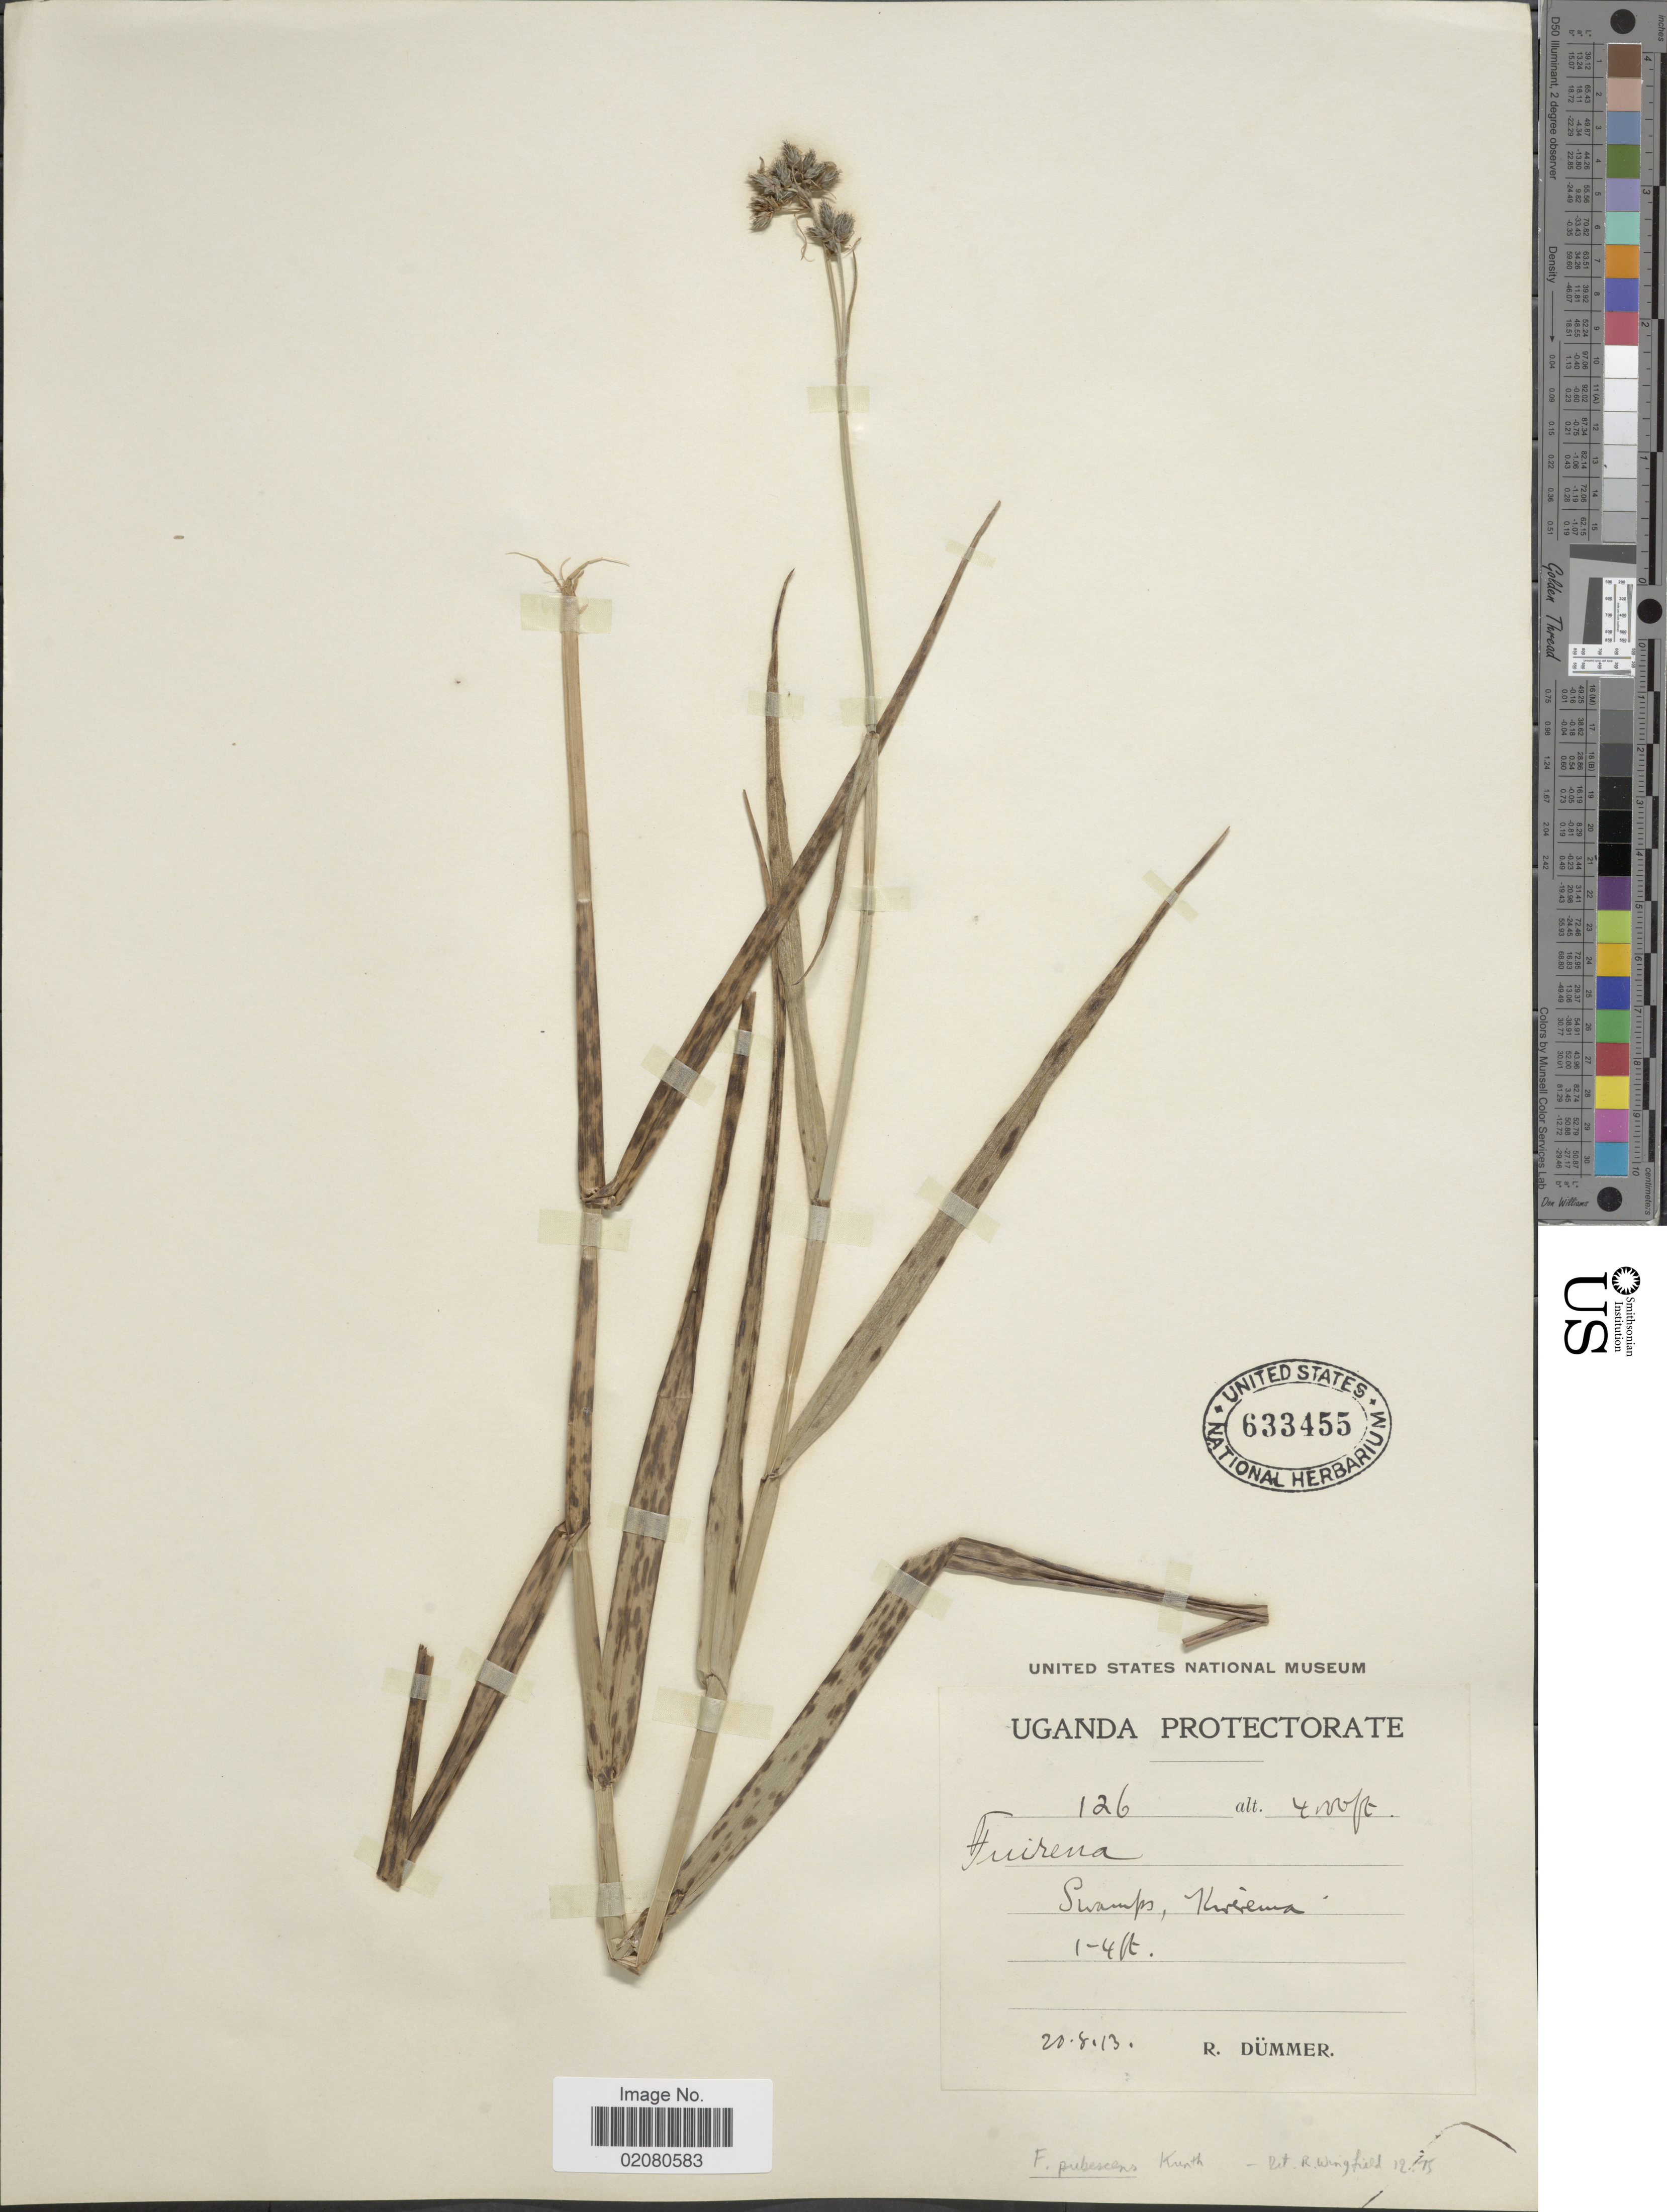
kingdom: Plantae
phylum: Tracheophyta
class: Liliopsida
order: Poales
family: Cyperaceae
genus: Fuirena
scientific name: Fuirena pubescens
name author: (Poir.) Kunth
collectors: R. A. Dümmer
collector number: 126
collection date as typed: Transcribed d/m/y: 20/8/13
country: Uganda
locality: Uganda Protectorate. Swamp, Kirerema.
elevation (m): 1219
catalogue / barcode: US 633455